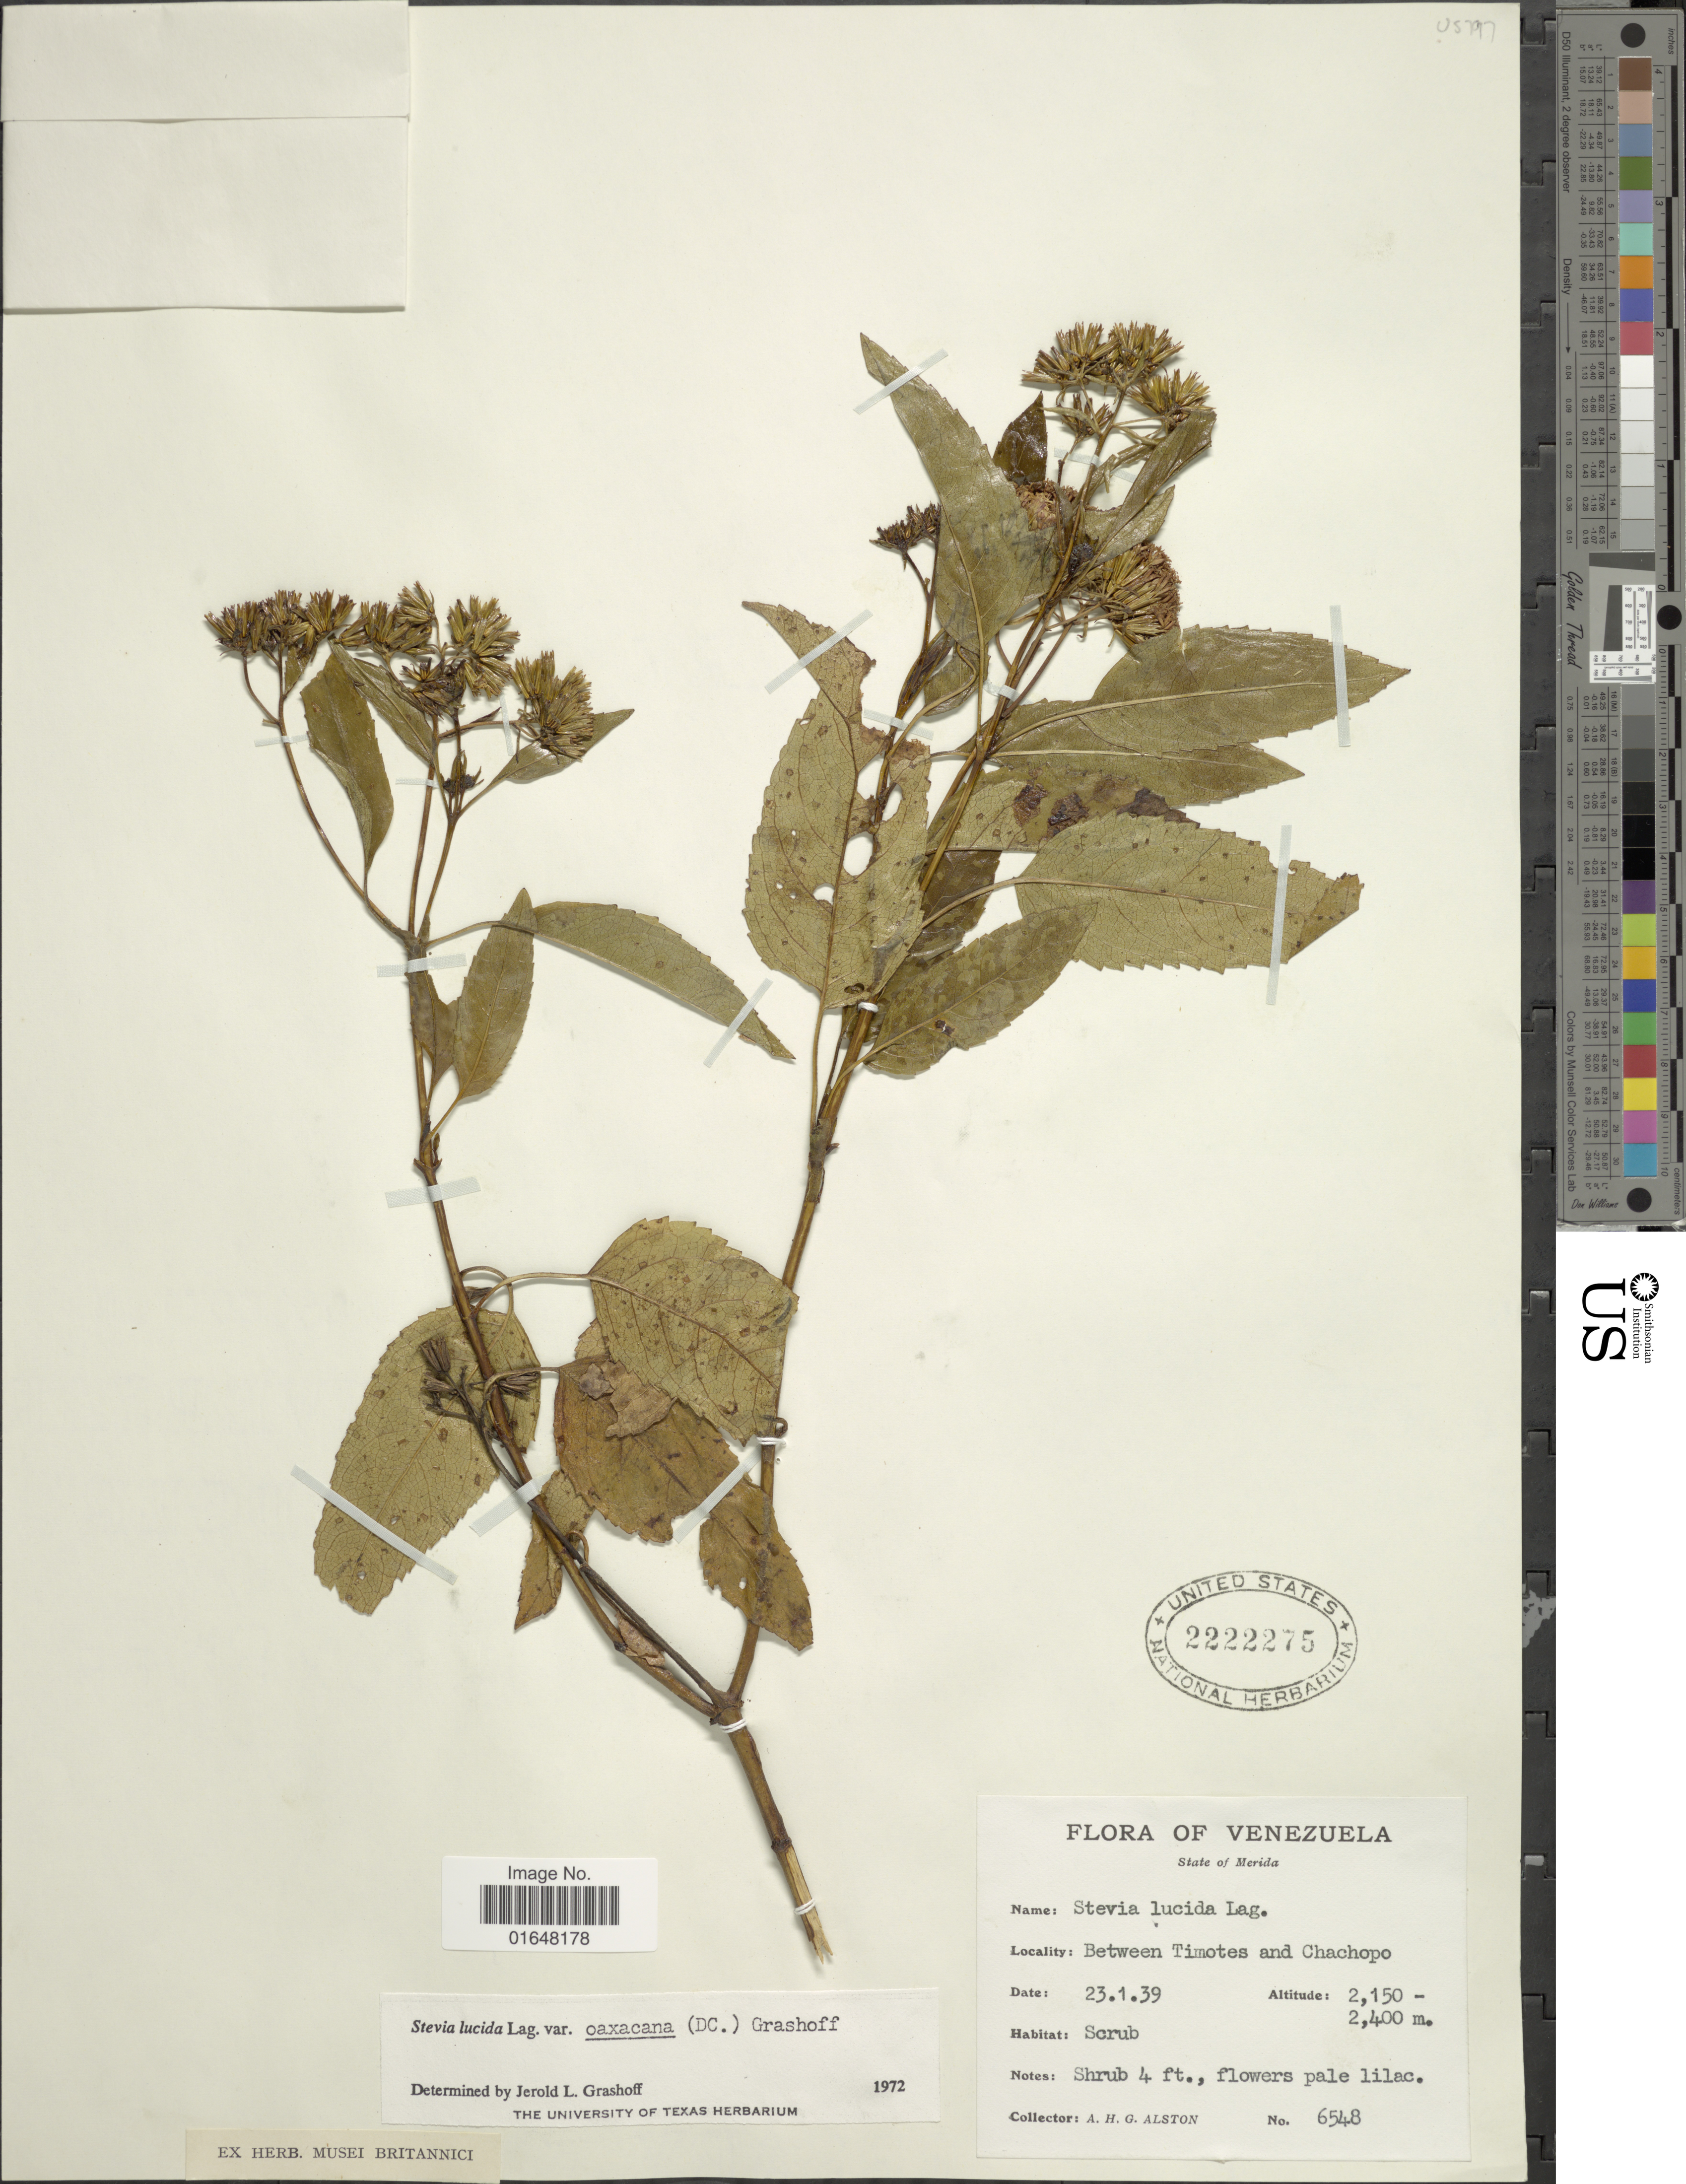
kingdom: Plantae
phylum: Tracheophyta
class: Magnoliopsida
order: Asterales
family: Asteraceae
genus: Stevia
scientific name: Stevia lucida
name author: Lag.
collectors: A. H. Alston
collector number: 6548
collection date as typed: Transcribed d/m/y: 23/1/39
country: Venezuela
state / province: Mérida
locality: Between Timotes and Chachopo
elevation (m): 2150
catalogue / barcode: US 2222275